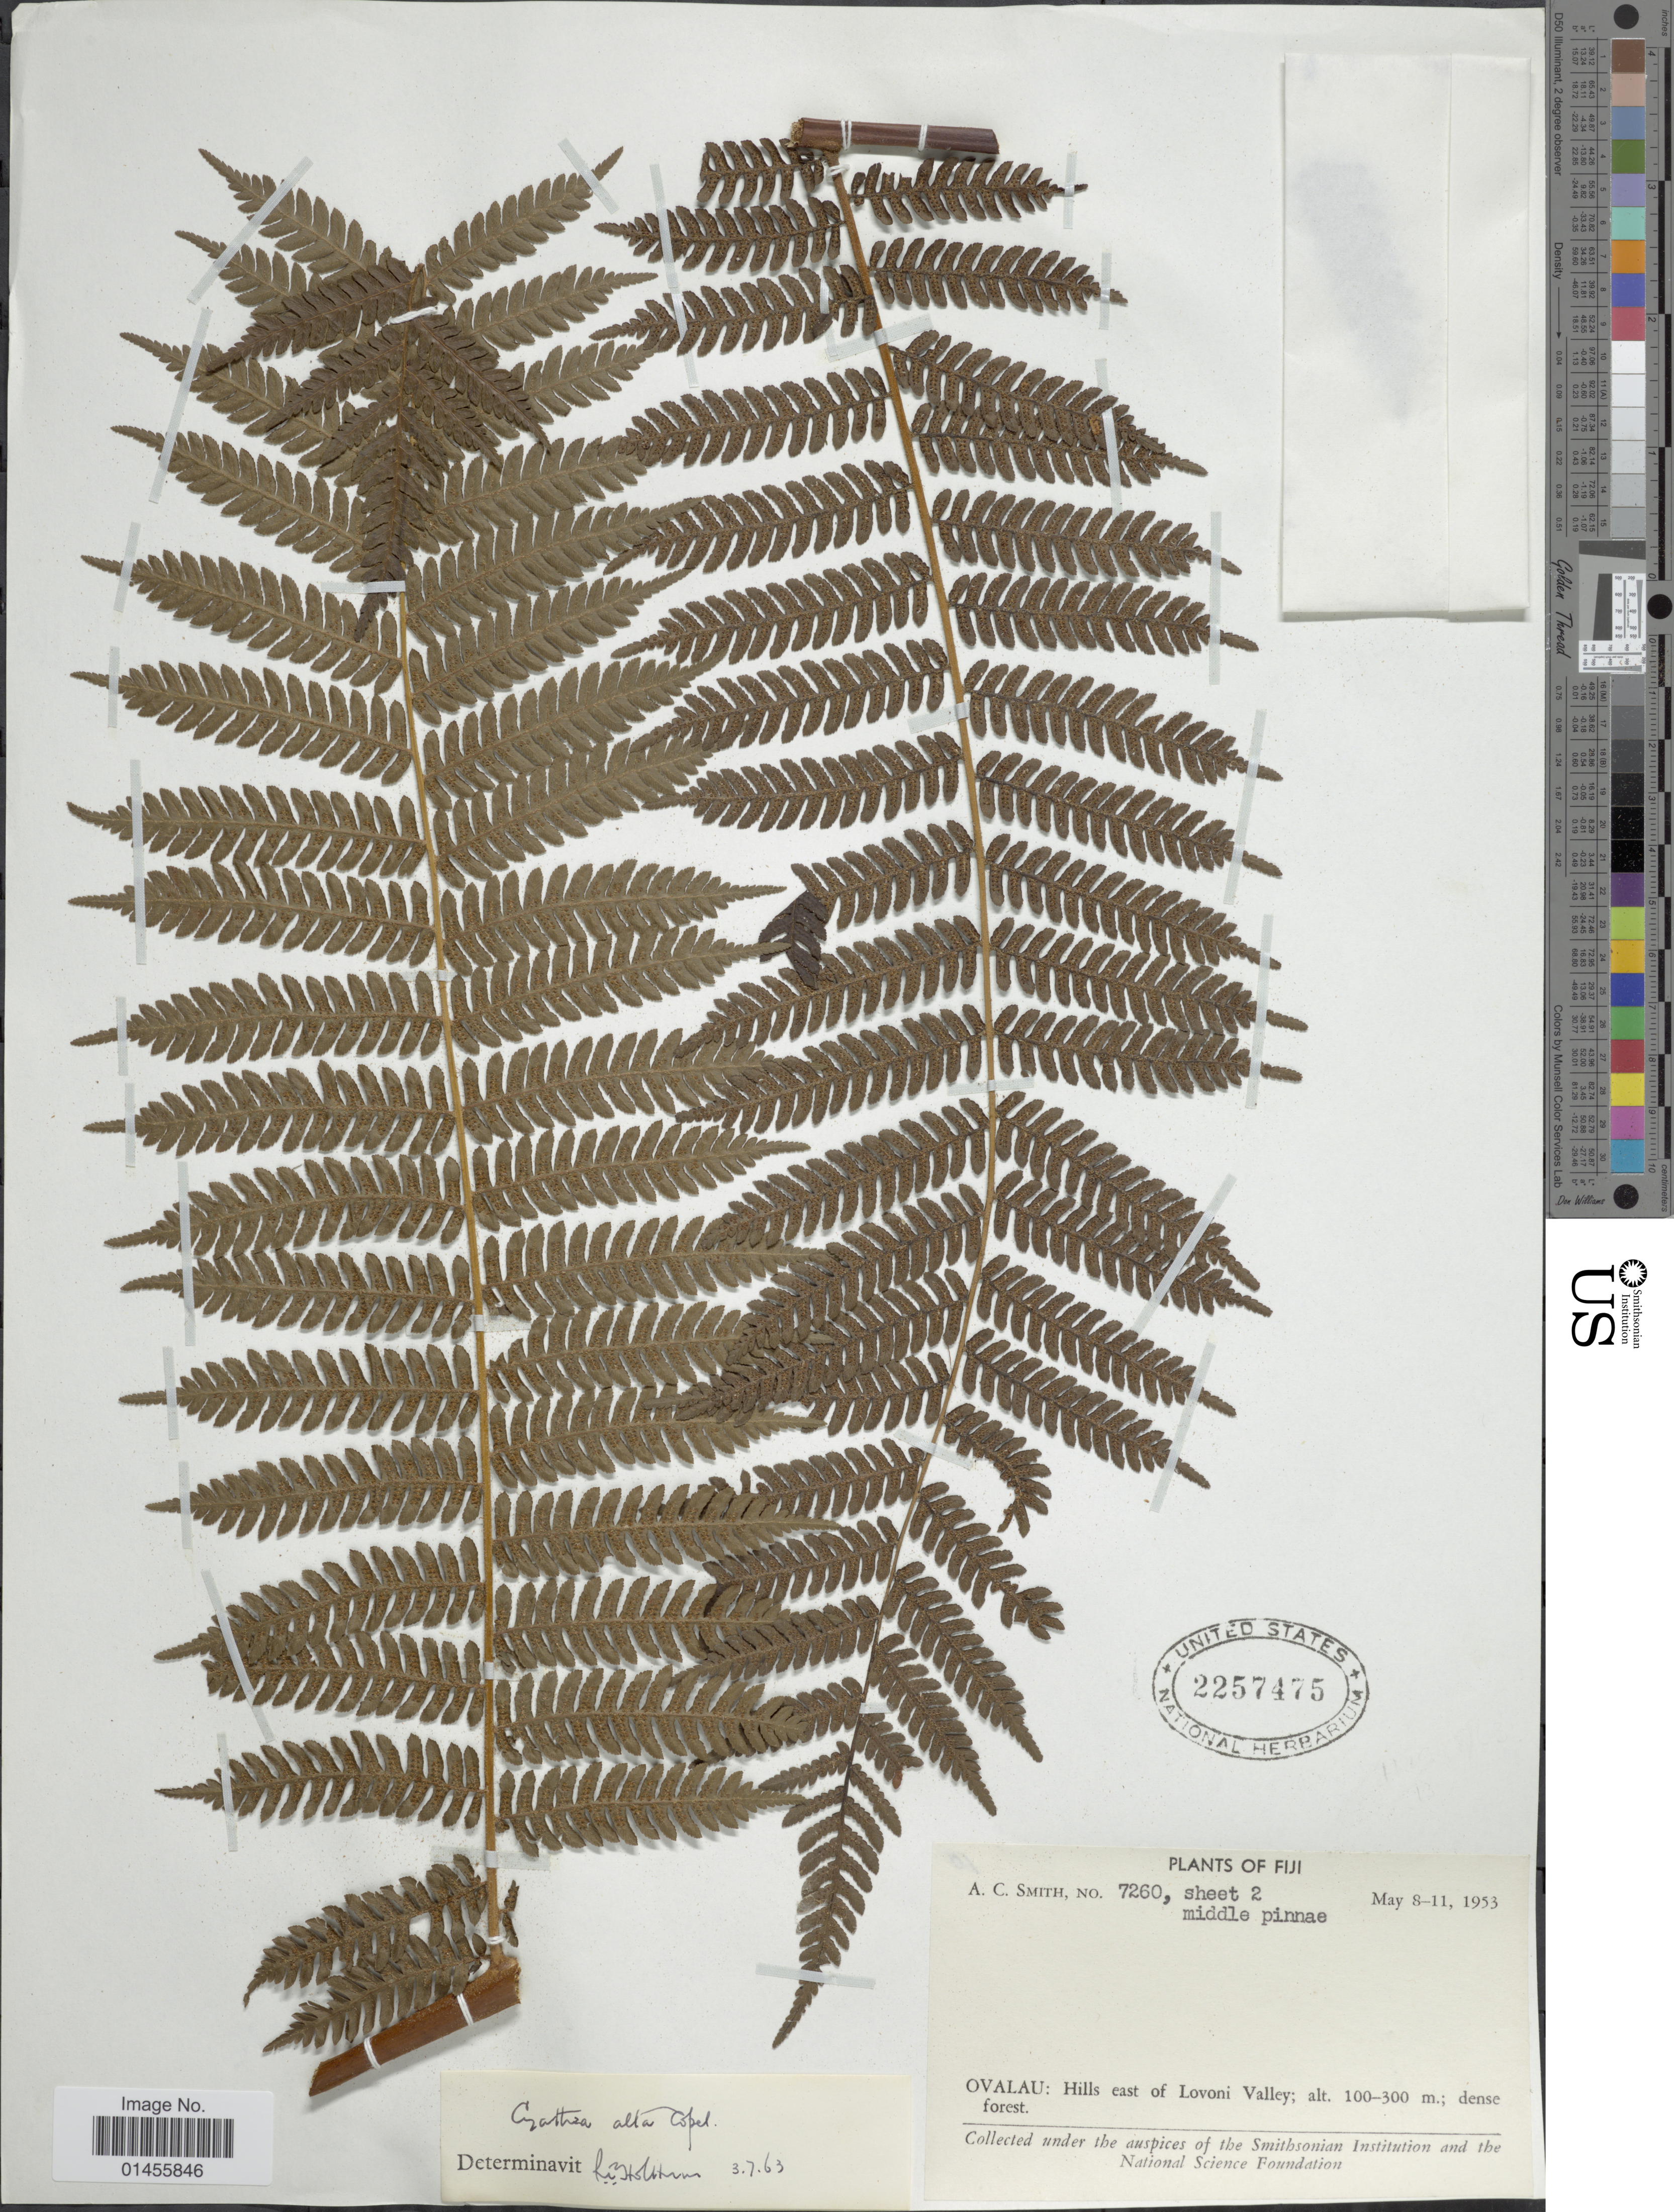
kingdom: Plantae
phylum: Tracheophyta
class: Polypodiopsida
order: Cyatheales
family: Cyatheaceae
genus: Alsophila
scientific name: Alsophila alta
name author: (Copel.) R.M. Tryon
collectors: A. C. Smith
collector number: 7260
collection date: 1953-05-08/1953-05-11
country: Fiji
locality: Ovalau: Hill east of Lovoni Valley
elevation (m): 100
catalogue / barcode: US 2257475